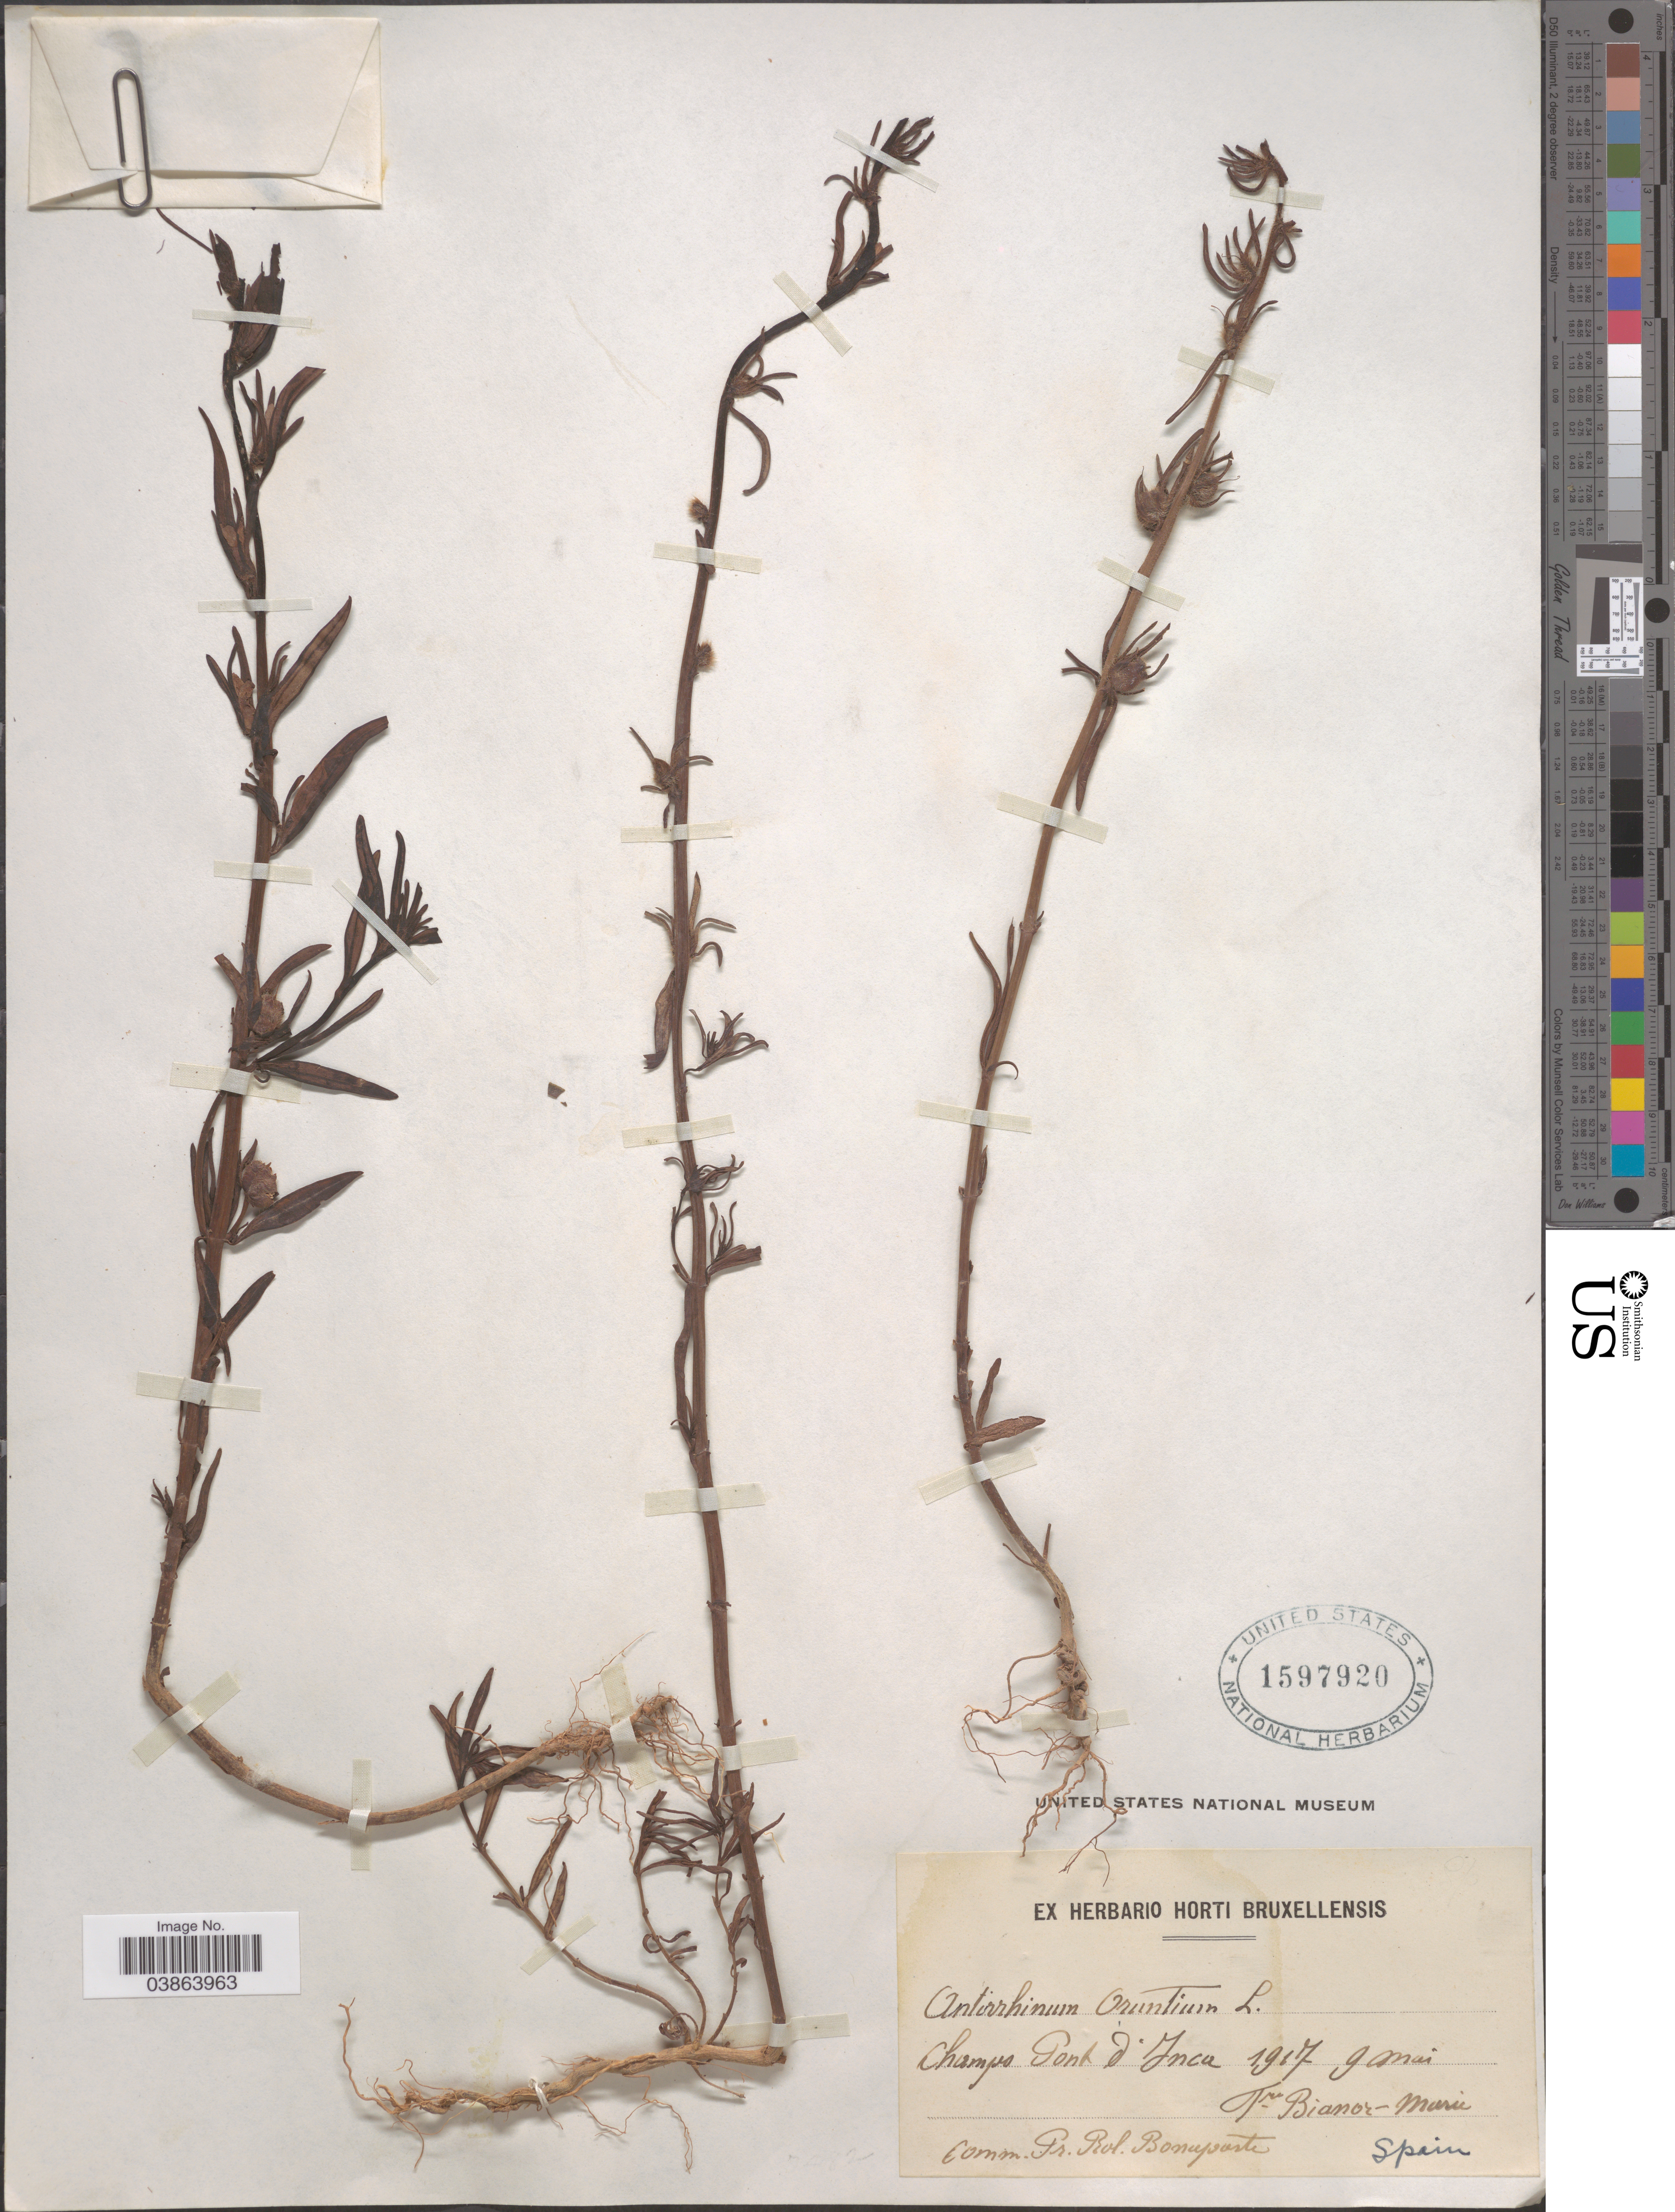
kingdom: Plantae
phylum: Tracheophyta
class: Magnoliopsida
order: Lamiales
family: Plantaginaceae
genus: Antirrhinum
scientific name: Antirrhinum orontium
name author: L.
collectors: F. Bianor-Marie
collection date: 1917-05-09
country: Spain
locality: Champo Pont d' Inca.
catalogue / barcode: US 1597920